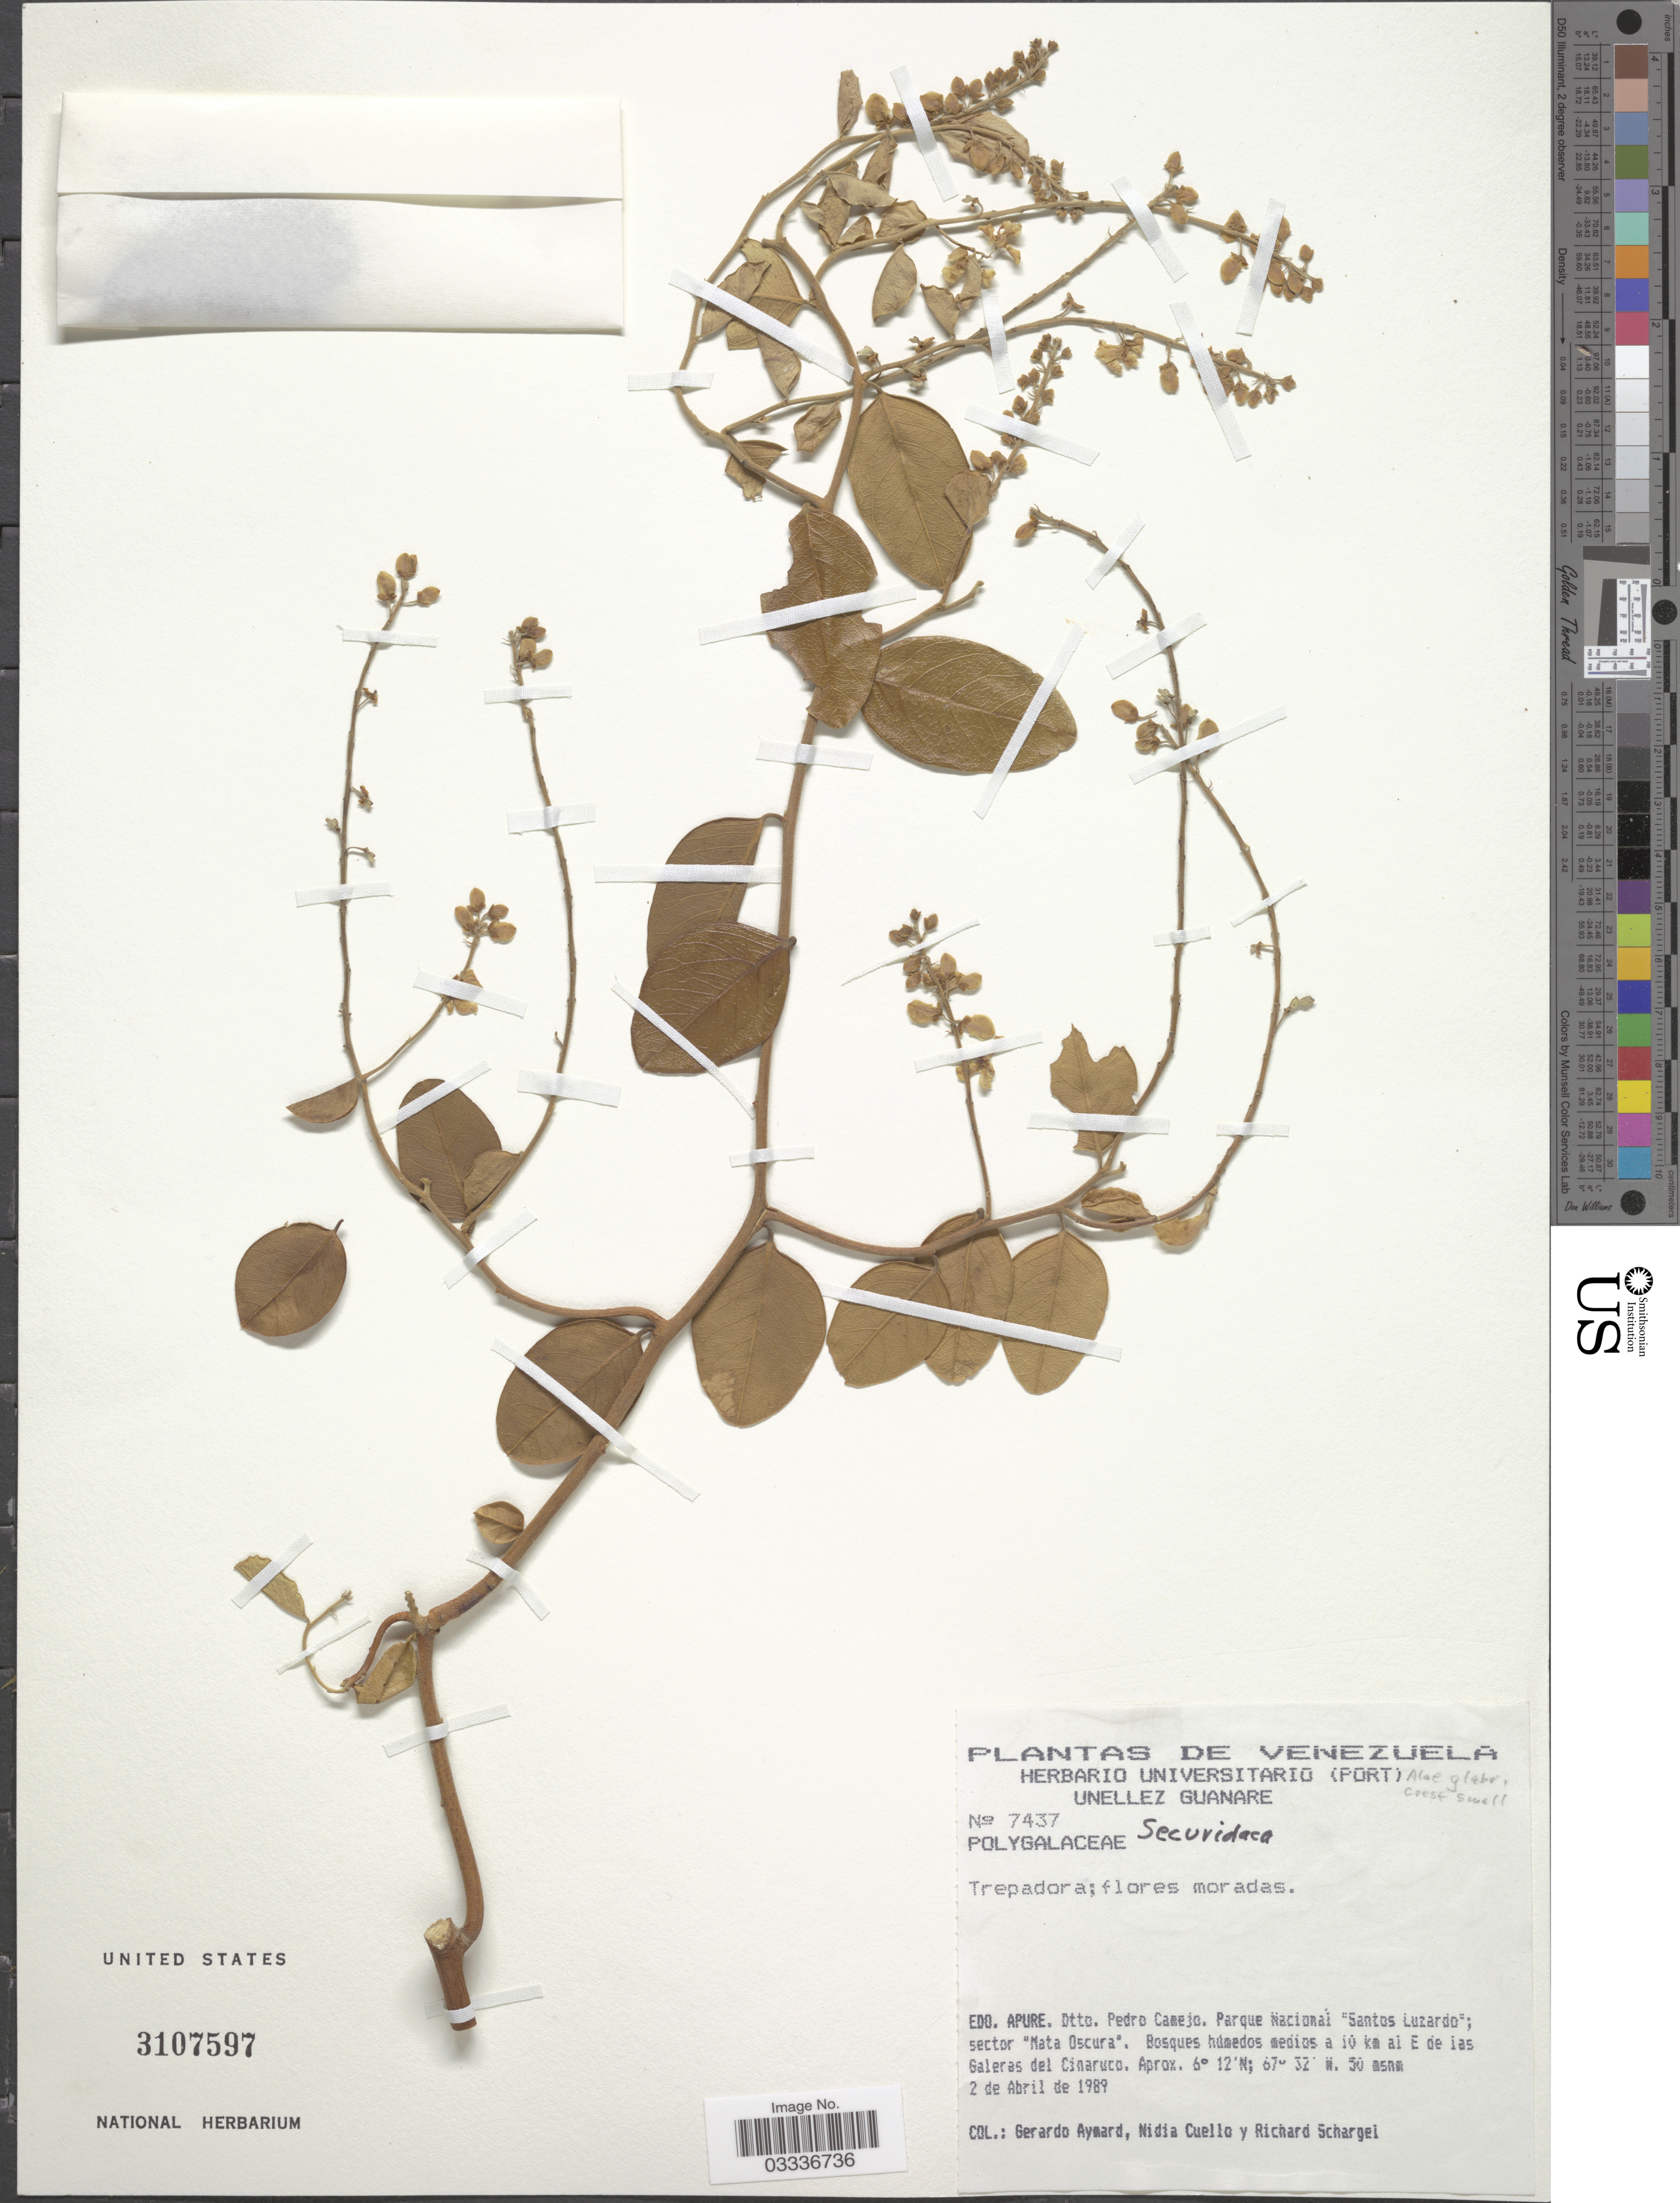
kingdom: Plantae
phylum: Tracheophyta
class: Magnoliopsida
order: Fabales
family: Polygalaceae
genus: Securidaca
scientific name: Securidaca sp.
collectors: G. A. Aymard, N. L. Cuello & R. Schargel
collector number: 7437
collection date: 1989-04-02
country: Venezuela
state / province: Apure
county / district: Pedro Camejo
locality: Parque Nacional "Santos Luzardo"; sector "Mata Oscura", 10 km E Galeras del Cinaruco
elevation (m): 50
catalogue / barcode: US 3107597